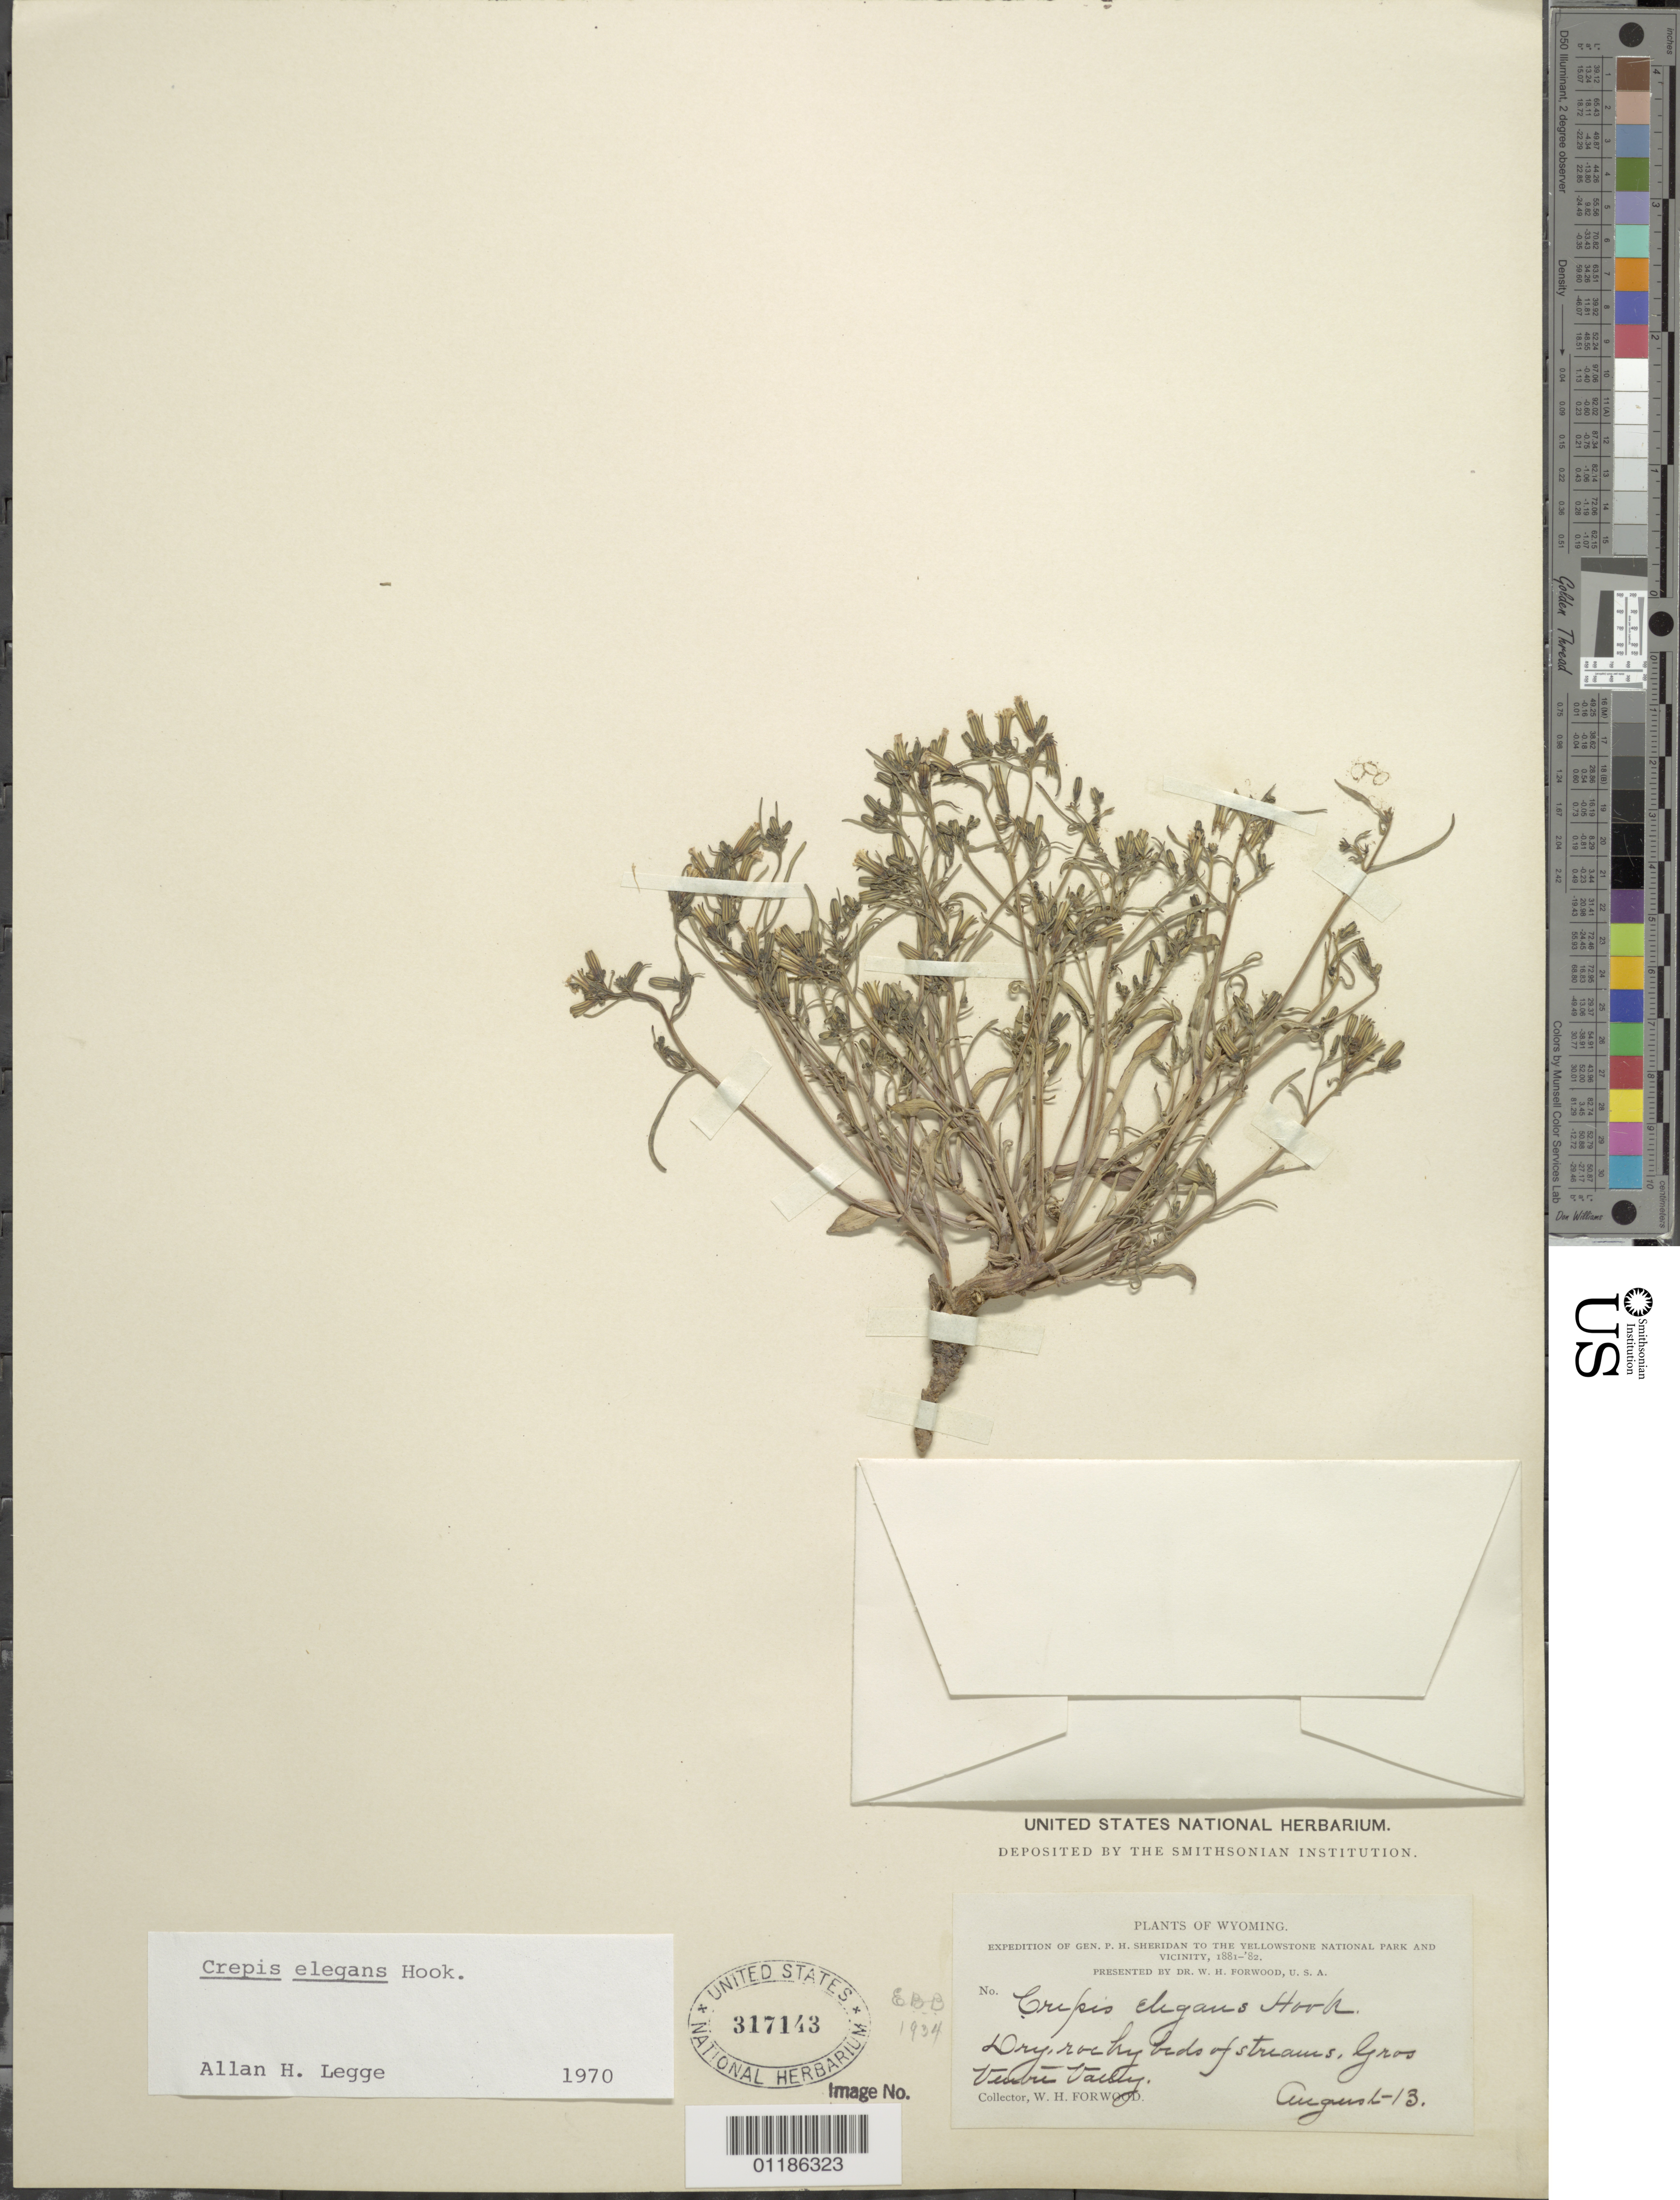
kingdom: Plantae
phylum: Tracheophyta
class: Magnoliopsida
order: Asterales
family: Asteraceae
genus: Askellia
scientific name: Askellia elegans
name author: (Hook.) W.A. Weber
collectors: W. Forwood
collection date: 1881-08-13 or 1882-08-13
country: United States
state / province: Wyoming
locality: Dry, rocky beds of streams, Gros Ventre Valley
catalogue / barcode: US 317143